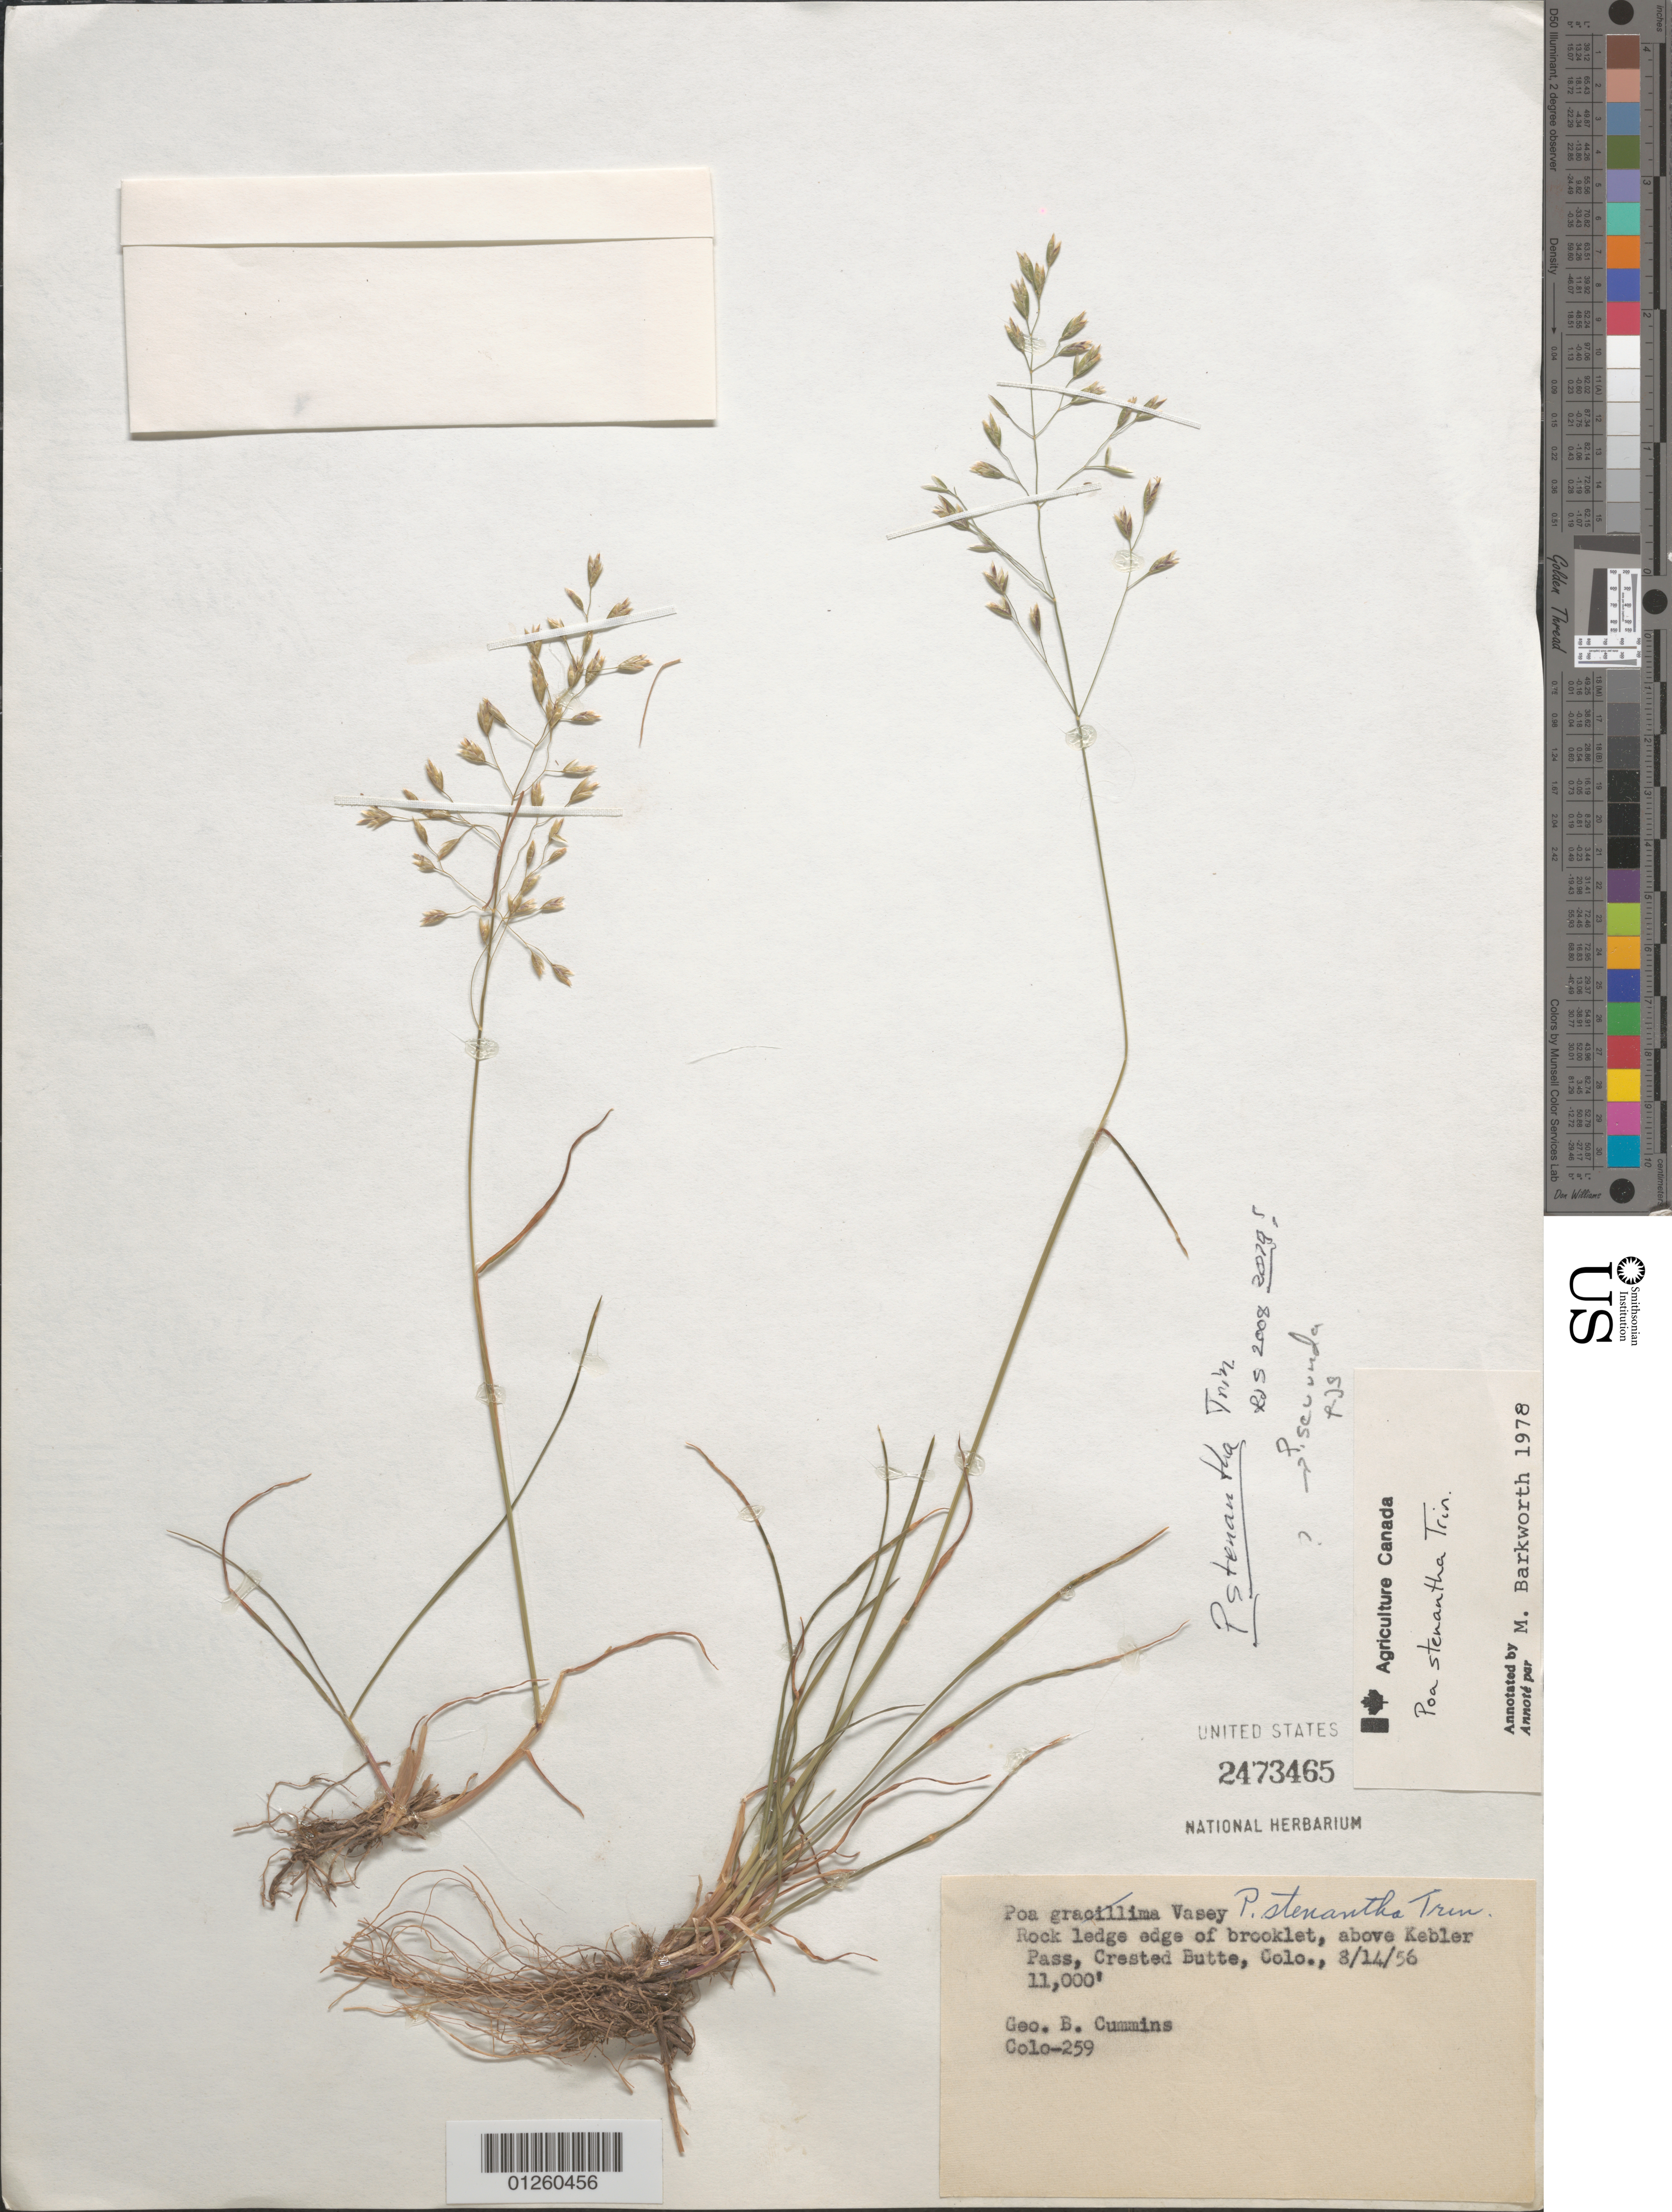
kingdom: Plantae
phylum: Tracheophyta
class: Liliopsida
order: Poales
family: Poaceae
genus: Poa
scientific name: Poa stenantha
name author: Trin.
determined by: Soreng, Robert J., Research Associate (BOT), Smithsonian Institution - National Museum of Natural History (UNITED STATES)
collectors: G. Cummins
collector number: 259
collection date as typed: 8/14/56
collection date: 1596-08-14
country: United States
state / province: Colorado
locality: Rock ledge edge of brooklet, above Kebler Pass, Crested Butte.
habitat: Rock ledge edge of brooklet, above Kebler Pass.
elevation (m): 3353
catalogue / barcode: US 2473465